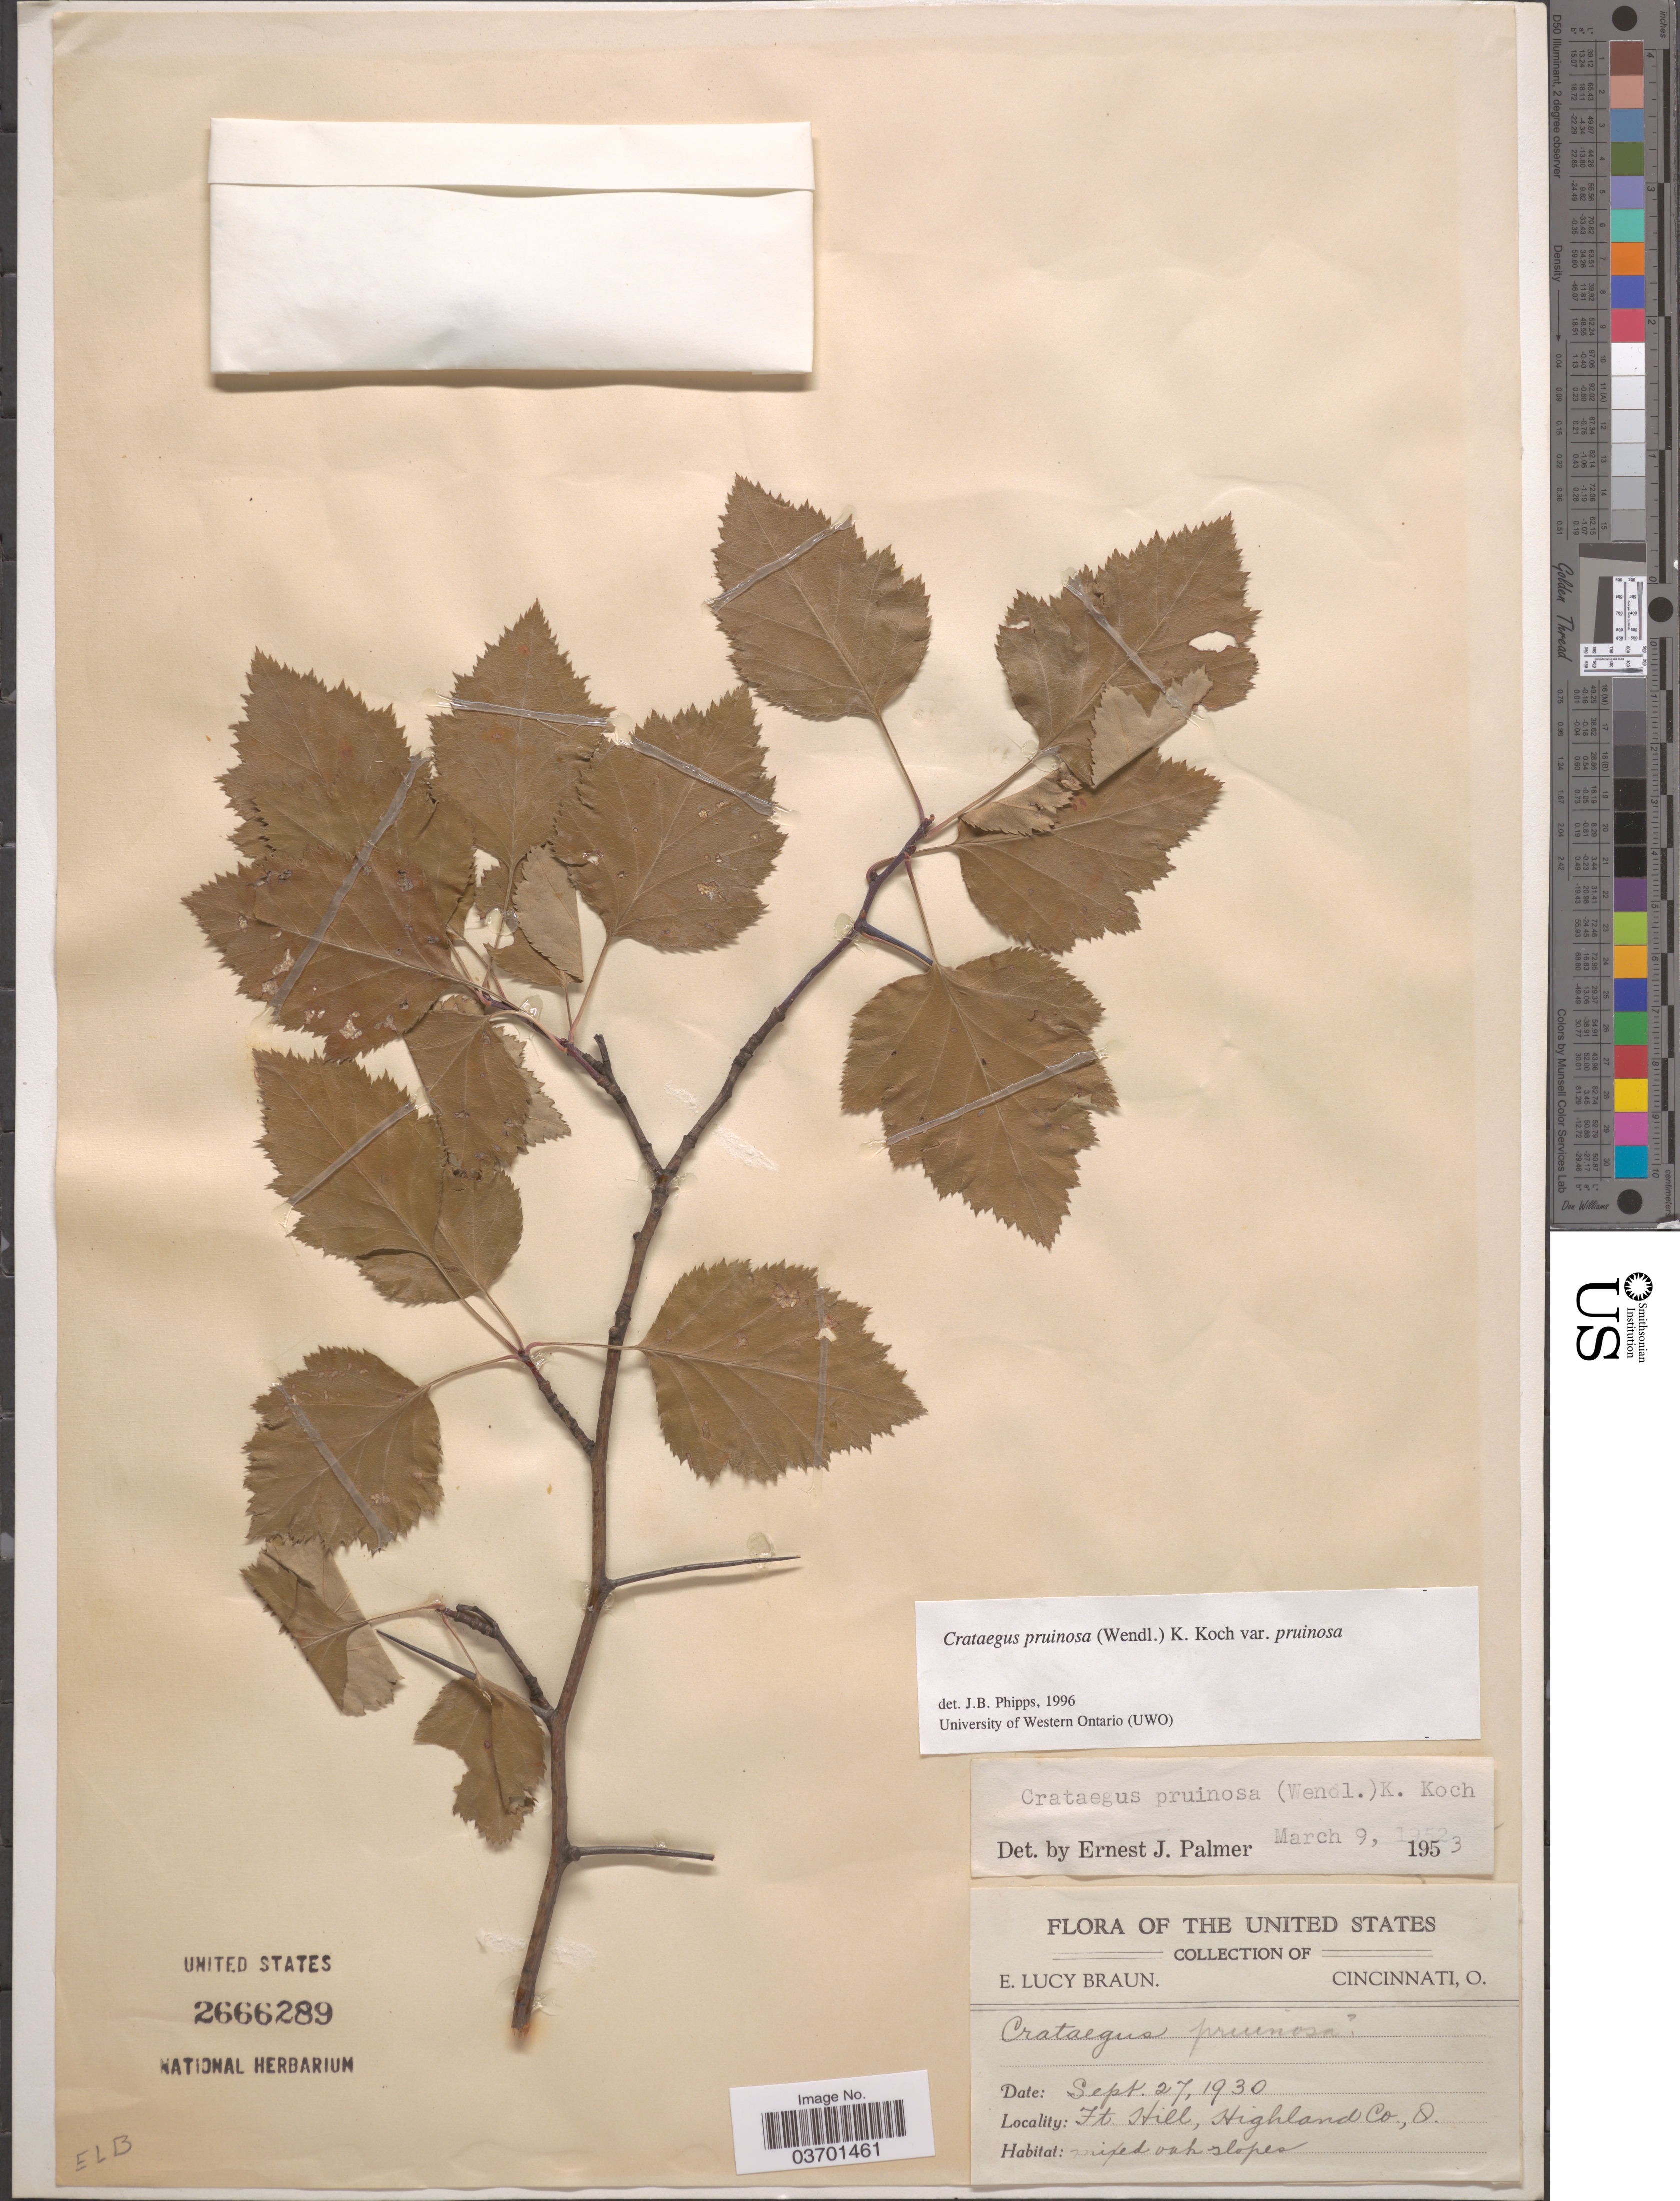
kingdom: Plantae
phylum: Tracheophyta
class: Magnoliopsida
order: Rosales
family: Rosaceae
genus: Crataegus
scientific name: Crataegus pruinosa var. pruinosa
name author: (H.L. Wendl.) K. Koch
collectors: E. L. Braun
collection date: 1930-09-27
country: United States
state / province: Ohio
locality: Ft. Hill, Highland Co.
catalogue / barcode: US 2666289